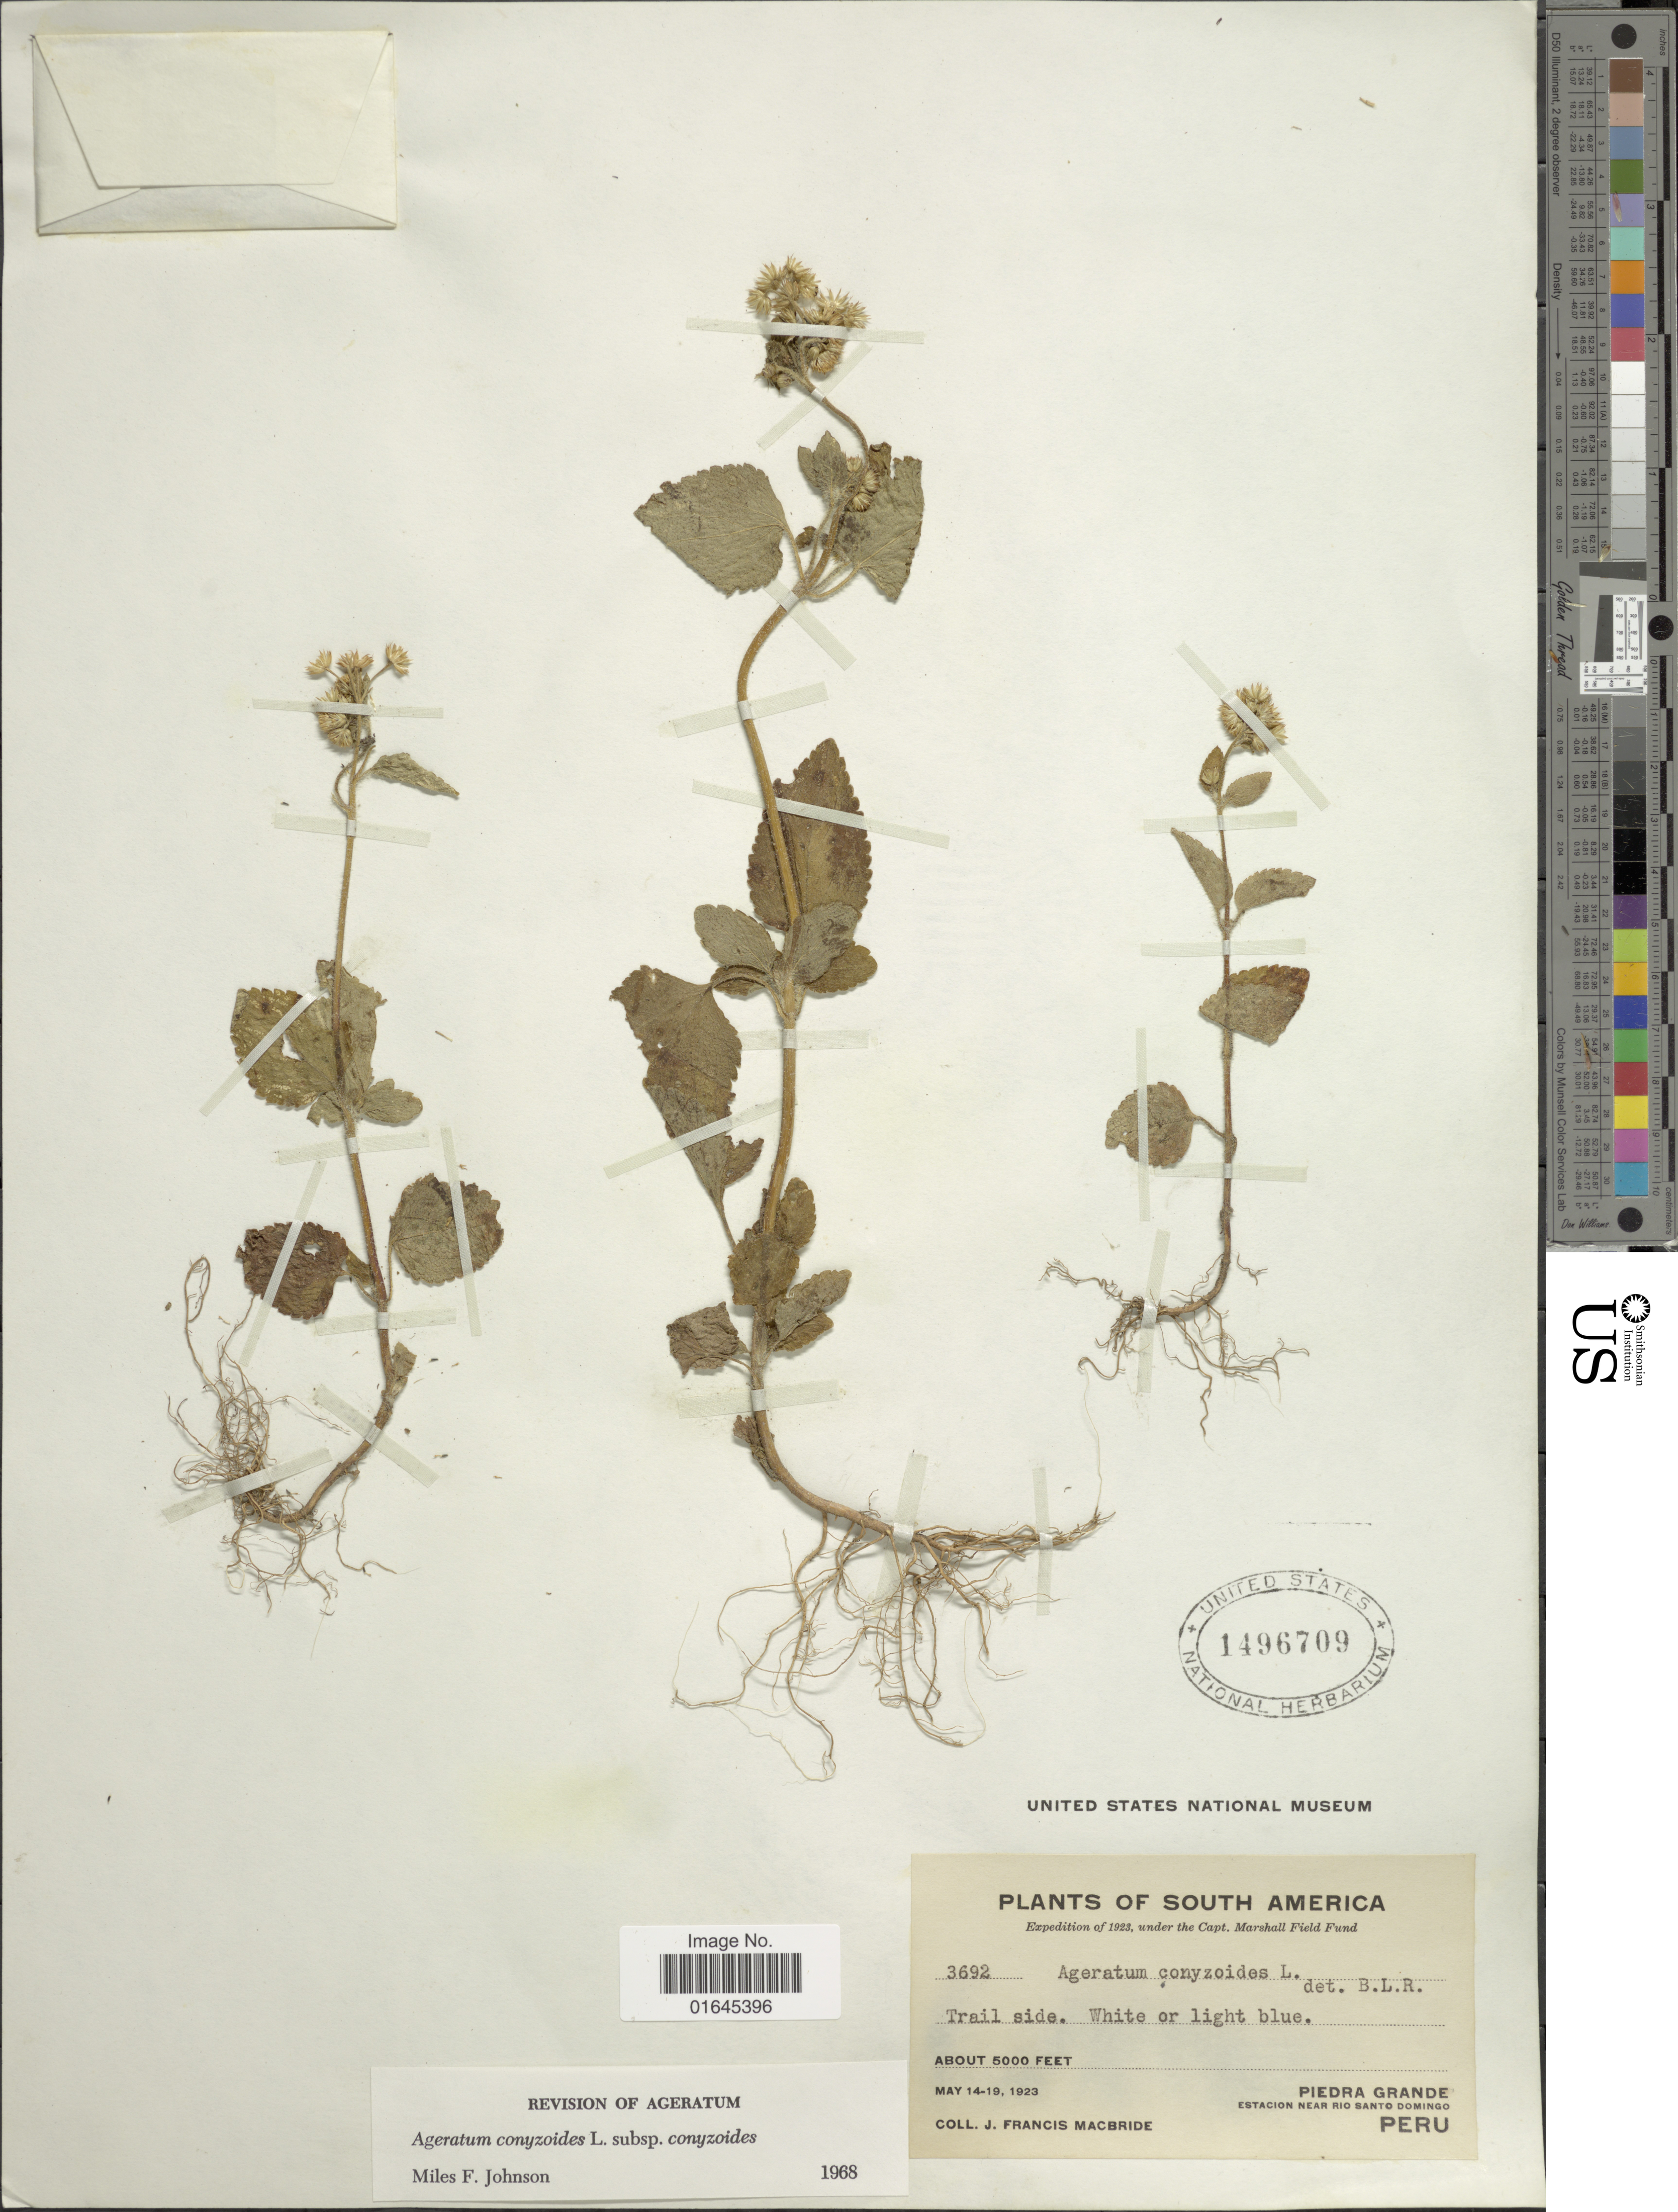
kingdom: Plantae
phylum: Tracheophyta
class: Magnoliopsida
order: Asterales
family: Asteraceae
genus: Ageratum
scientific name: Ageratum conyzoides subsp. conyzoides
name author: L.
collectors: J. F. Macbride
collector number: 3692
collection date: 1923-05-14/1923-05-19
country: Peru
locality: South America, Piedra Grande, Estacion near Rio Santo Domingo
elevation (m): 1524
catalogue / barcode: US 1496709